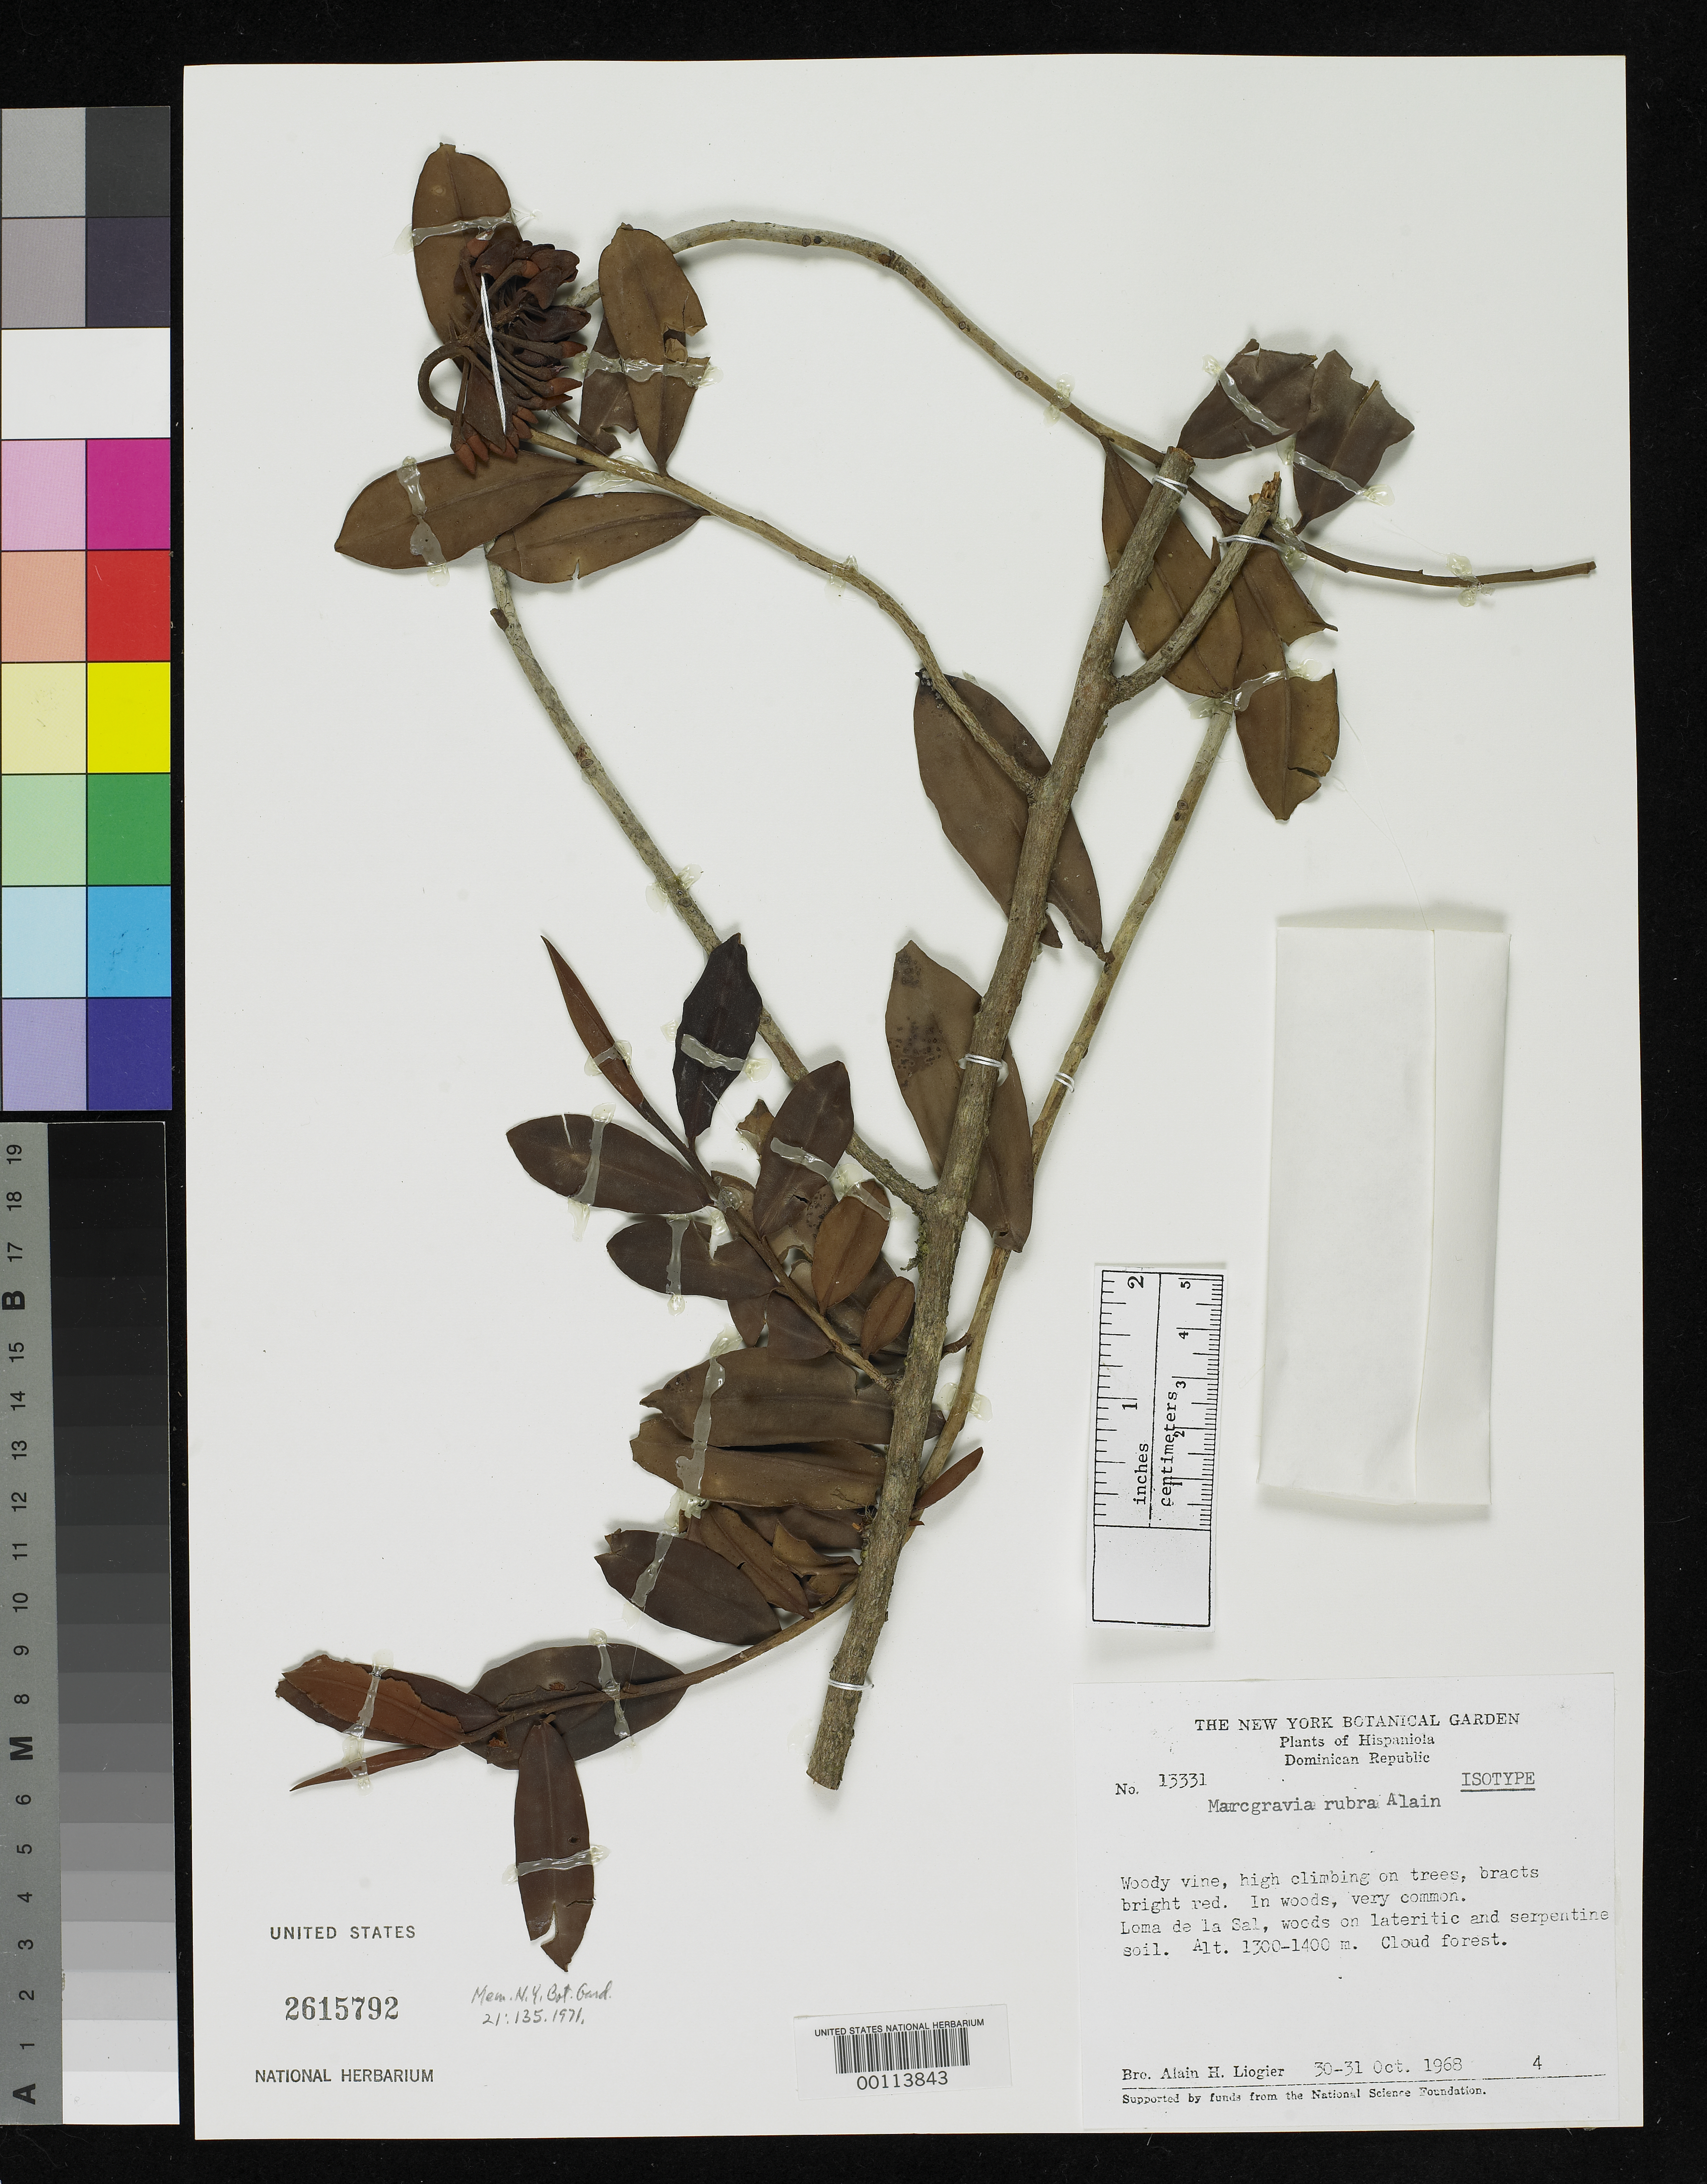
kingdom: Plantae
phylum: Tracheophyta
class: Magnoliopsida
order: Ericales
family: Marcgraviaceae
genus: Marcgravia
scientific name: Marcgravia rubra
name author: Alain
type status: Isotype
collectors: A. H. Liogier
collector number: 13331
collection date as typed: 30 Oct 1968 to 31 Oct 1968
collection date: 1968-10-30/1968-10-31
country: Dominican Republic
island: Hispaniola Island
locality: Loma de la Sal.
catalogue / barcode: US 2615792